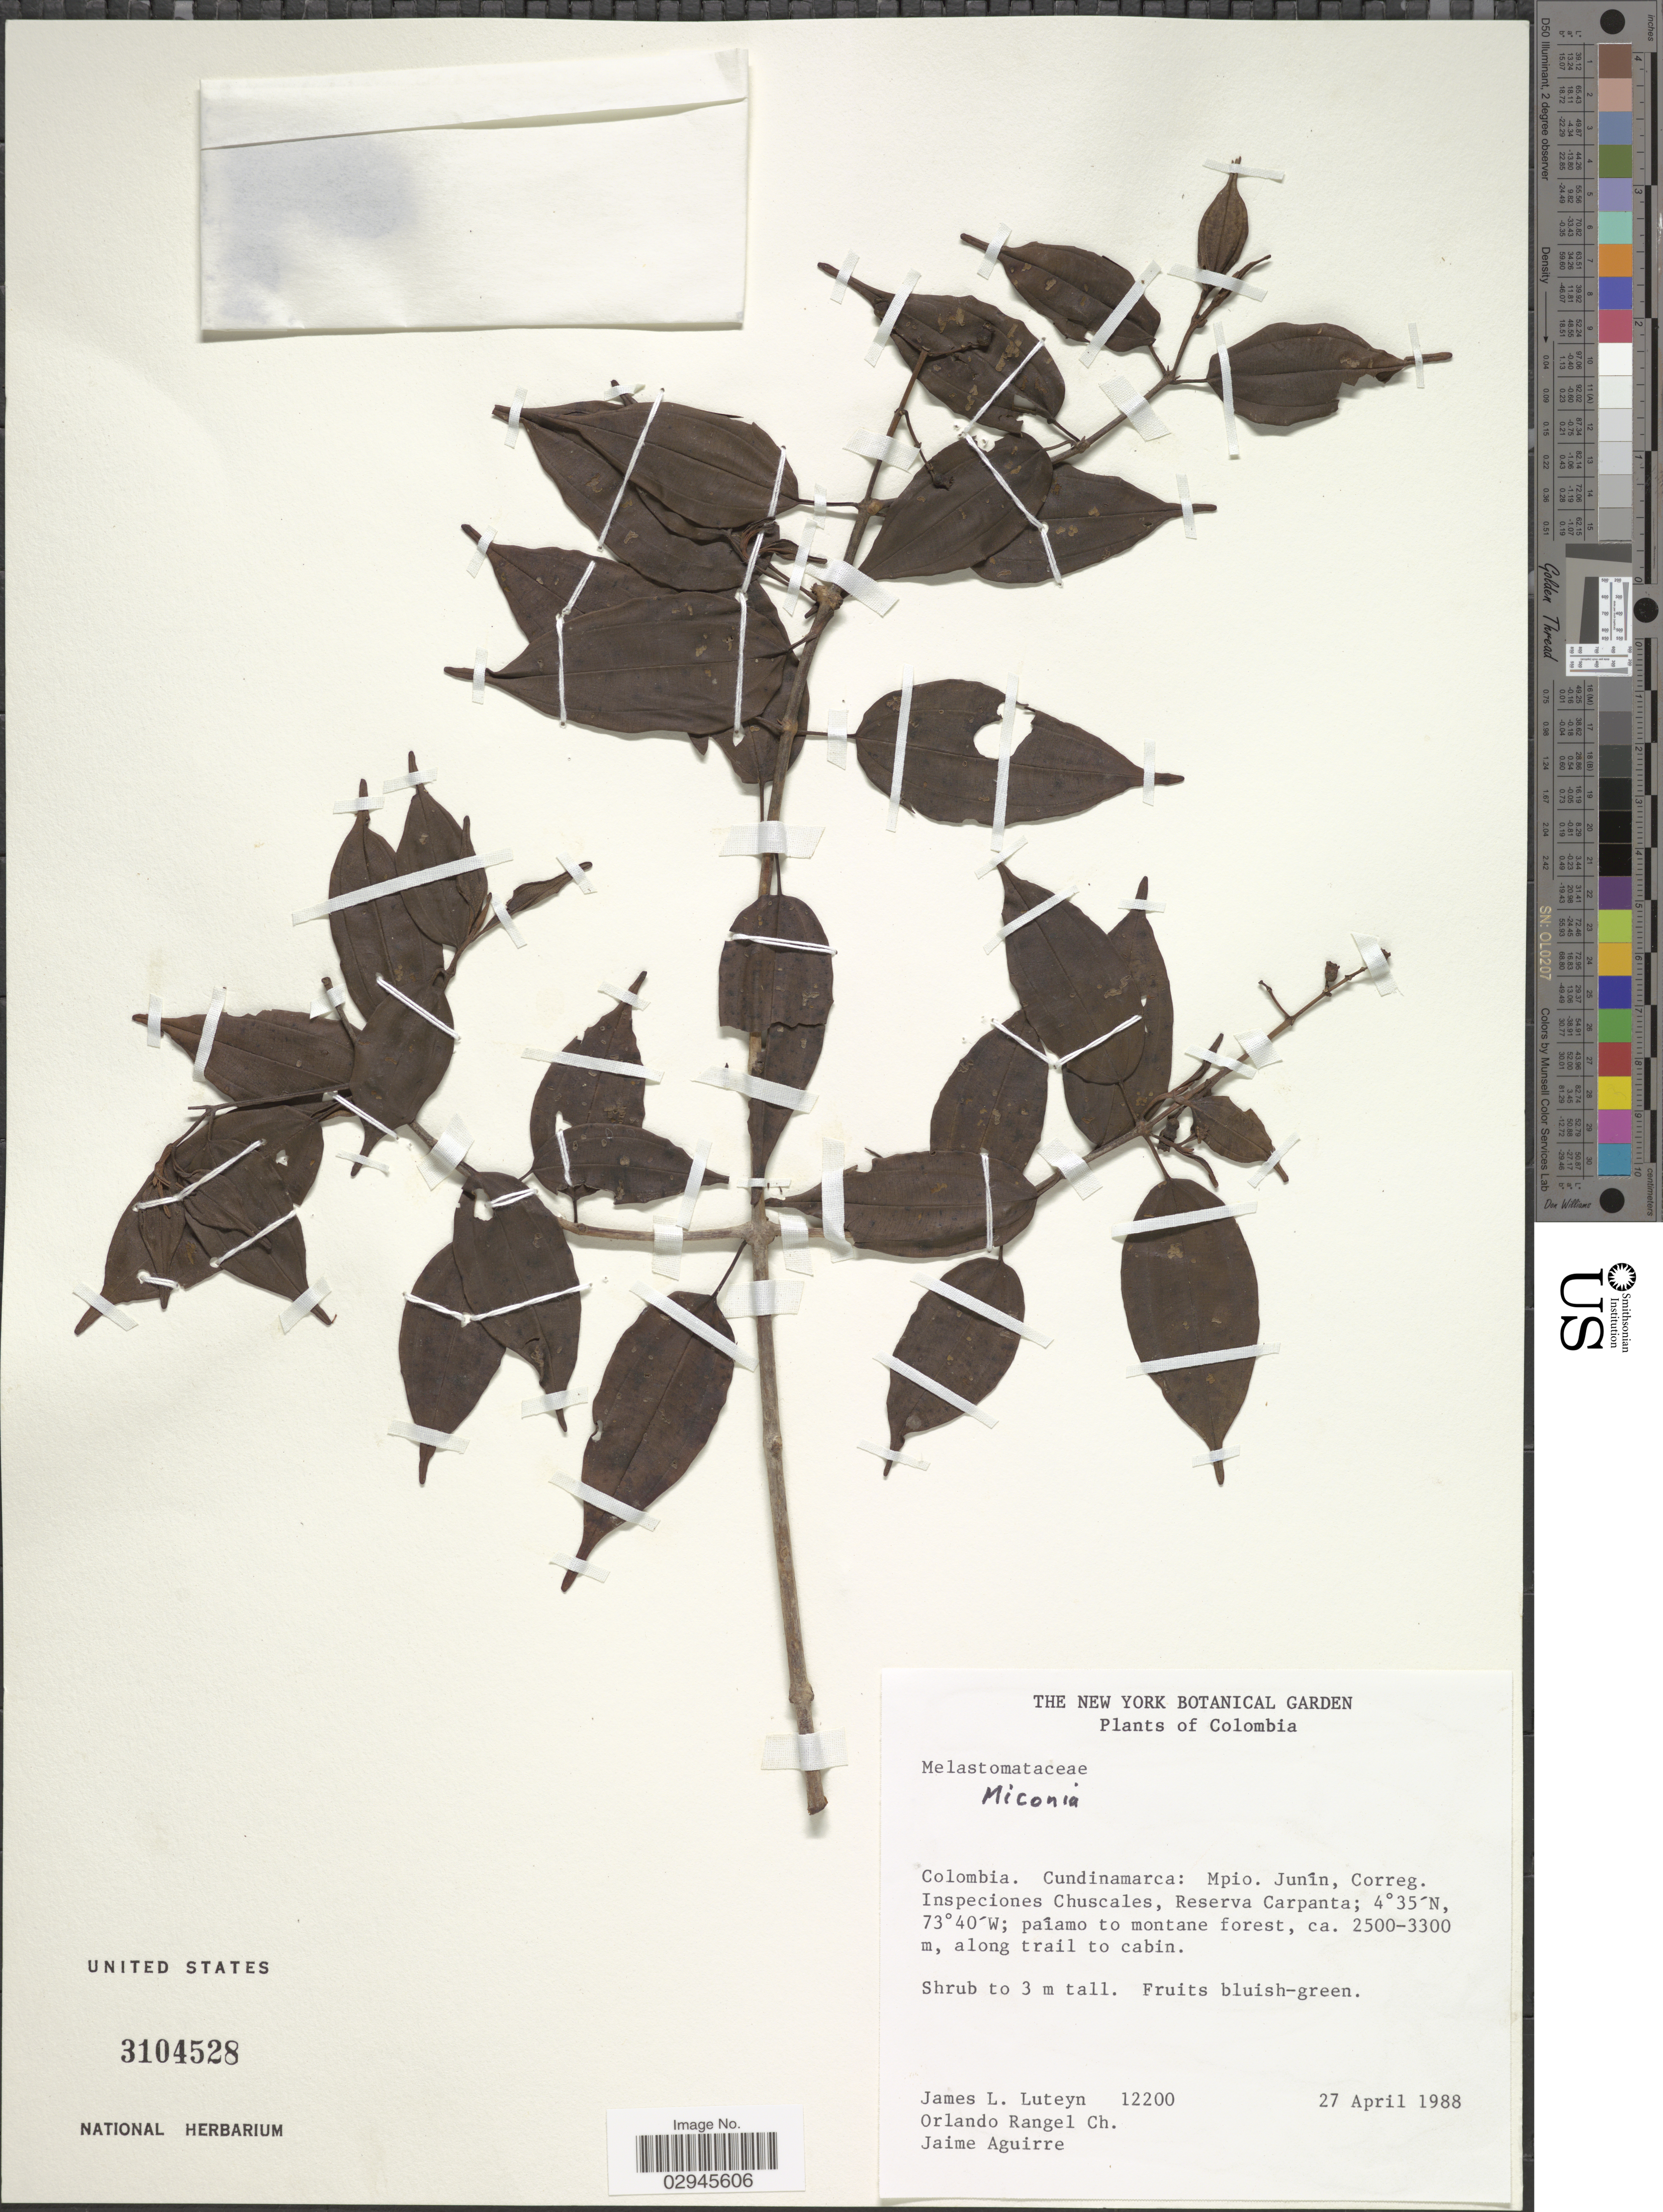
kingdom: Plantae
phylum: Tracheophyta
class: Magnoliopsida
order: Myrtales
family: Melastomataceae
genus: Miconia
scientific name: Miconia sp.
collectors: J. Luteyn, O. Rangel & J. Aguirre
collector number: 12200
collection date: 1988-04-27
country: Colombia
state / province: Cundinamarca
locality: Mpio. Junín, Correg. Inspeciones Chuscales, Reserva Carpanta.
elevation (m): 2500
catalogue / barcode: US 3104528